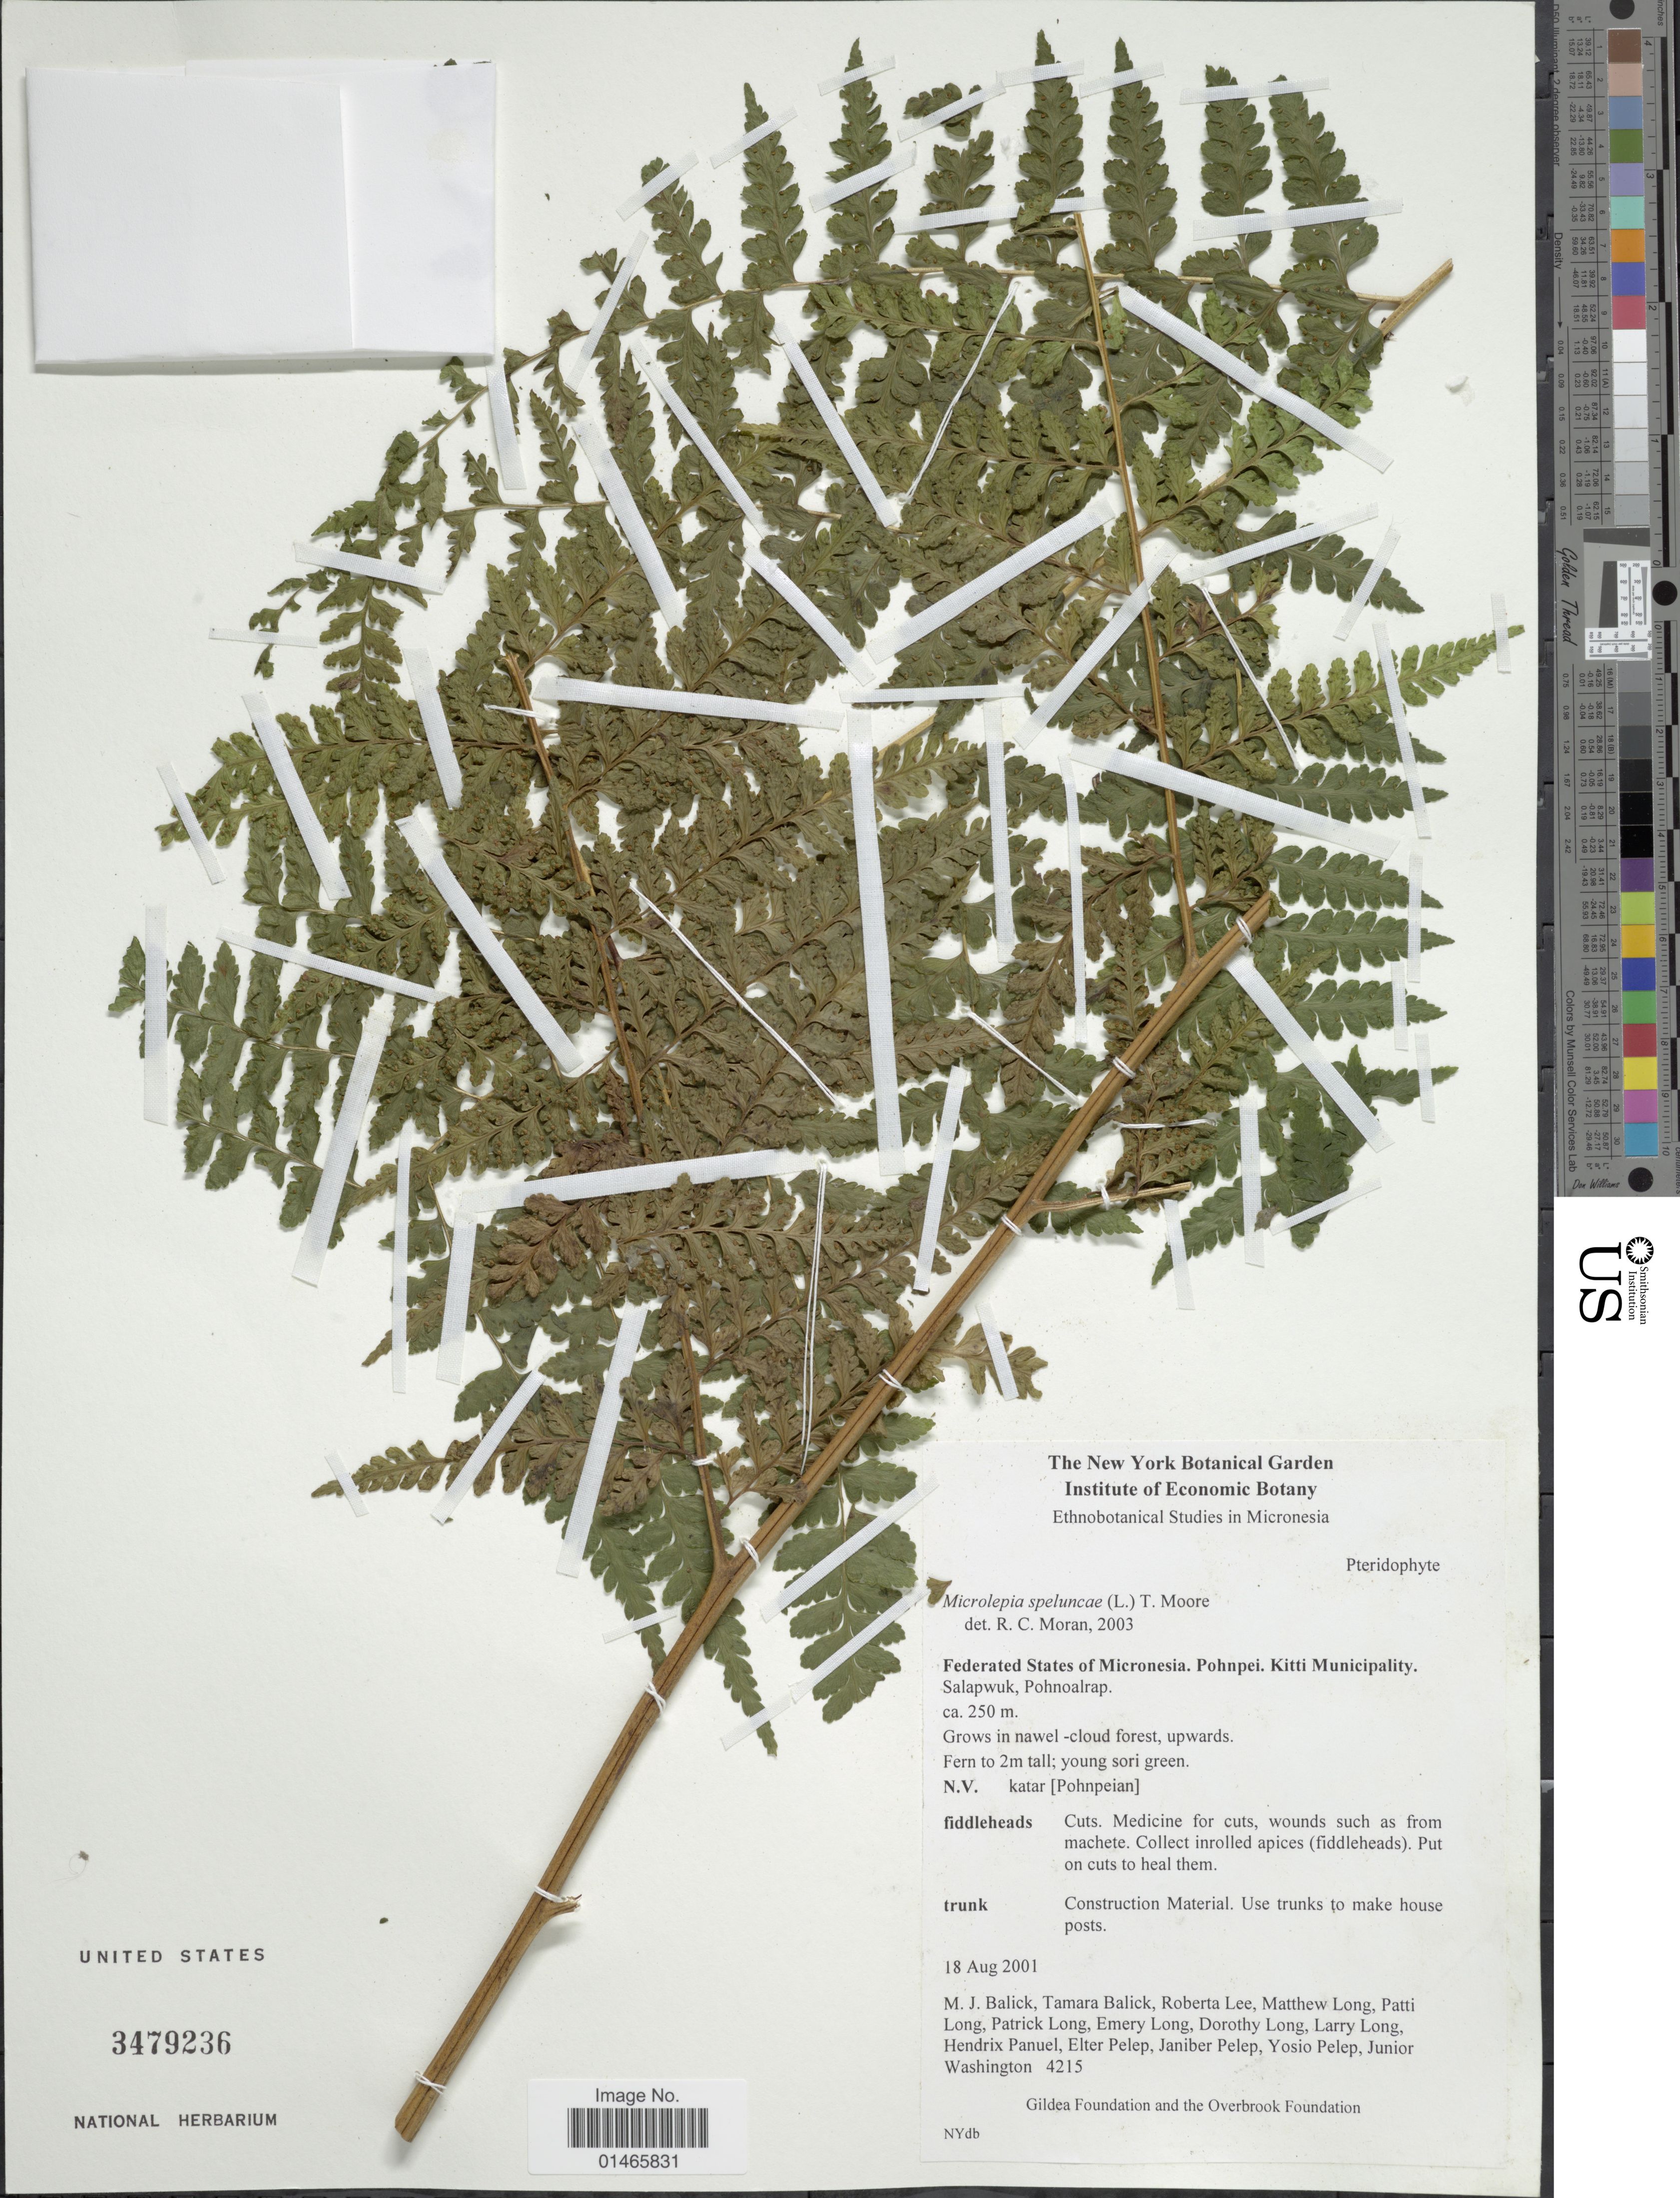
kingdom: Plantae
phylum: Tracheophyta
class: Polypodiopsida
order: Polypodiales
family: Dennstaedtiaceae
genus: Microlepia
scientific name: Microlepia speluncae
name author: (L.) T. Moore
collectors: M. J. Balick, T. Balick, R. Lee, M. Long & et al.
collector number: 4215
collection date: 2001-08-18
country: Micronesia, Federated States of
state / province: Pohnpei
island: Pohnpei [Ponape]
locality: Kitti Municipality, Salapwuk, Pohnoalrap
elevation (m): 250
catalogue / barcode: US 3479236